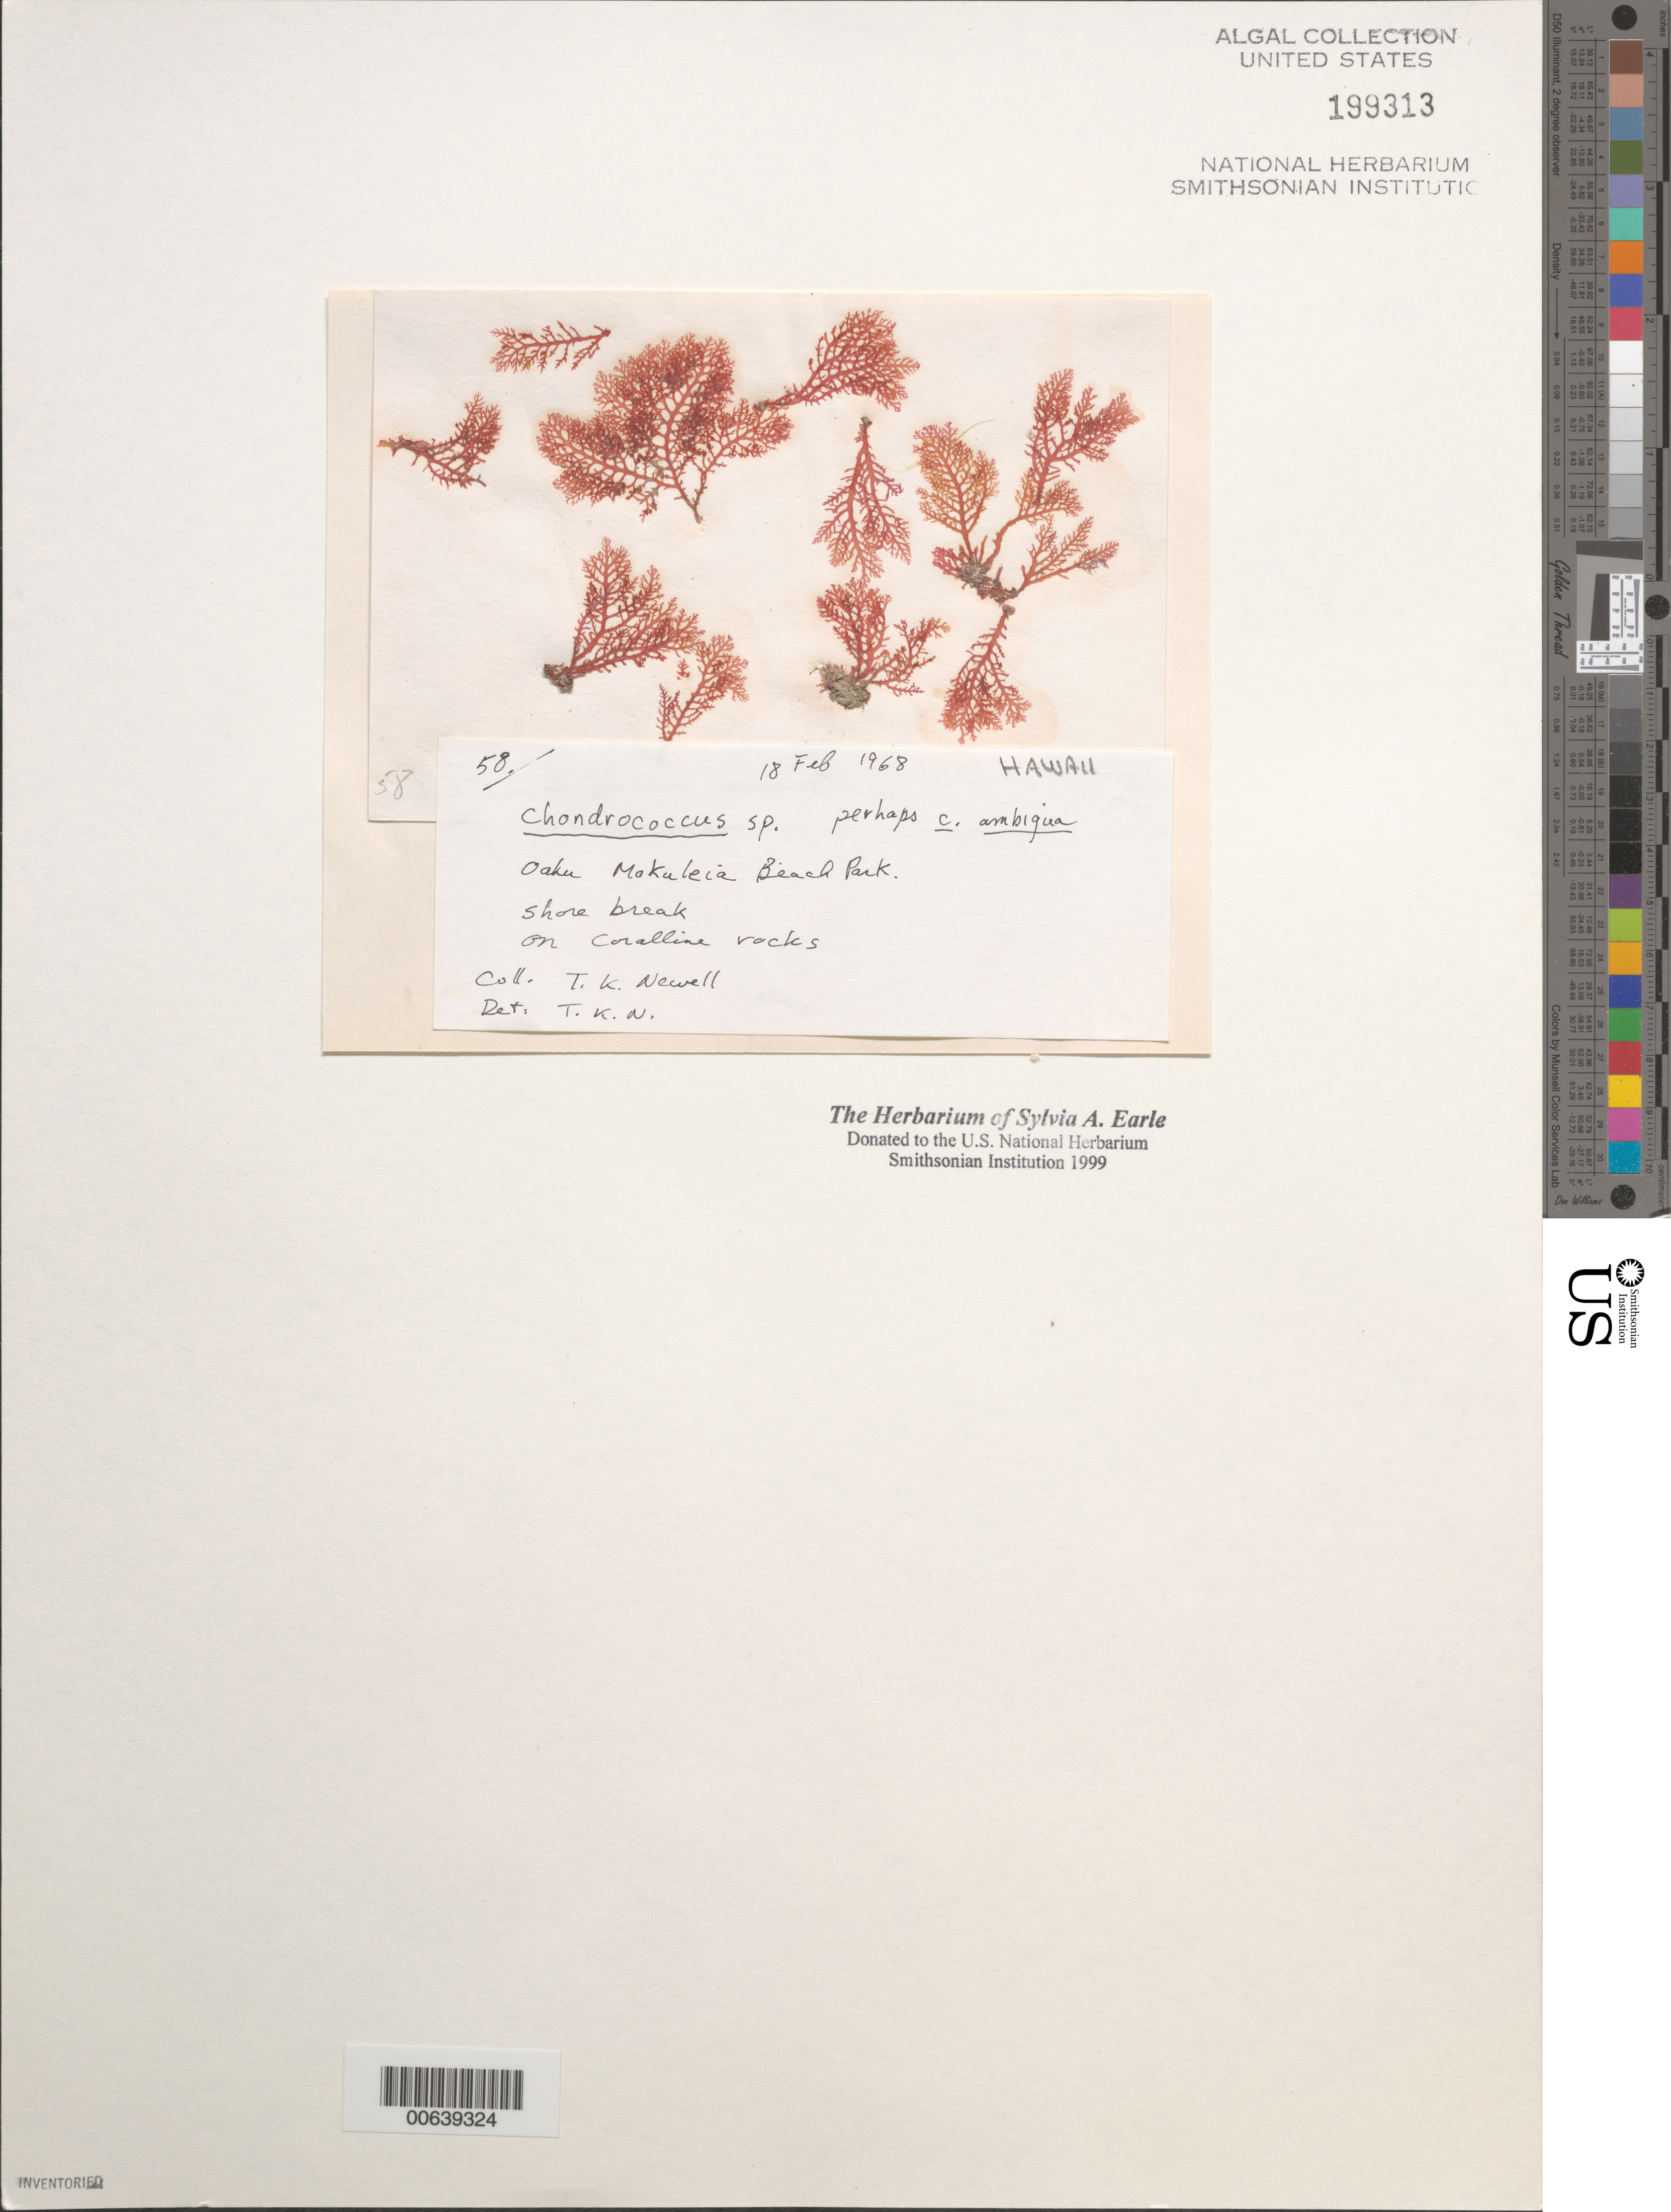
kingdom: Plantae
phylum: Rhodophyta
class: Florideophyceae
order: Gigartinales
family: Rhizophyllidaceae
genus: Chondrococcus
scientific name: Chondrococcus sp.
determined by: Newell, Thomas K.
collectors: T. K. Newell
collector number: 58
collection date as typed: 18 Feb 1968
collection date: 1968-02-18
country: United States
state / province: Hawaii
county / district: Honolulu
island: Oahu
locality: Mokuleia Beach Park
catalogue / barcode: US 199313